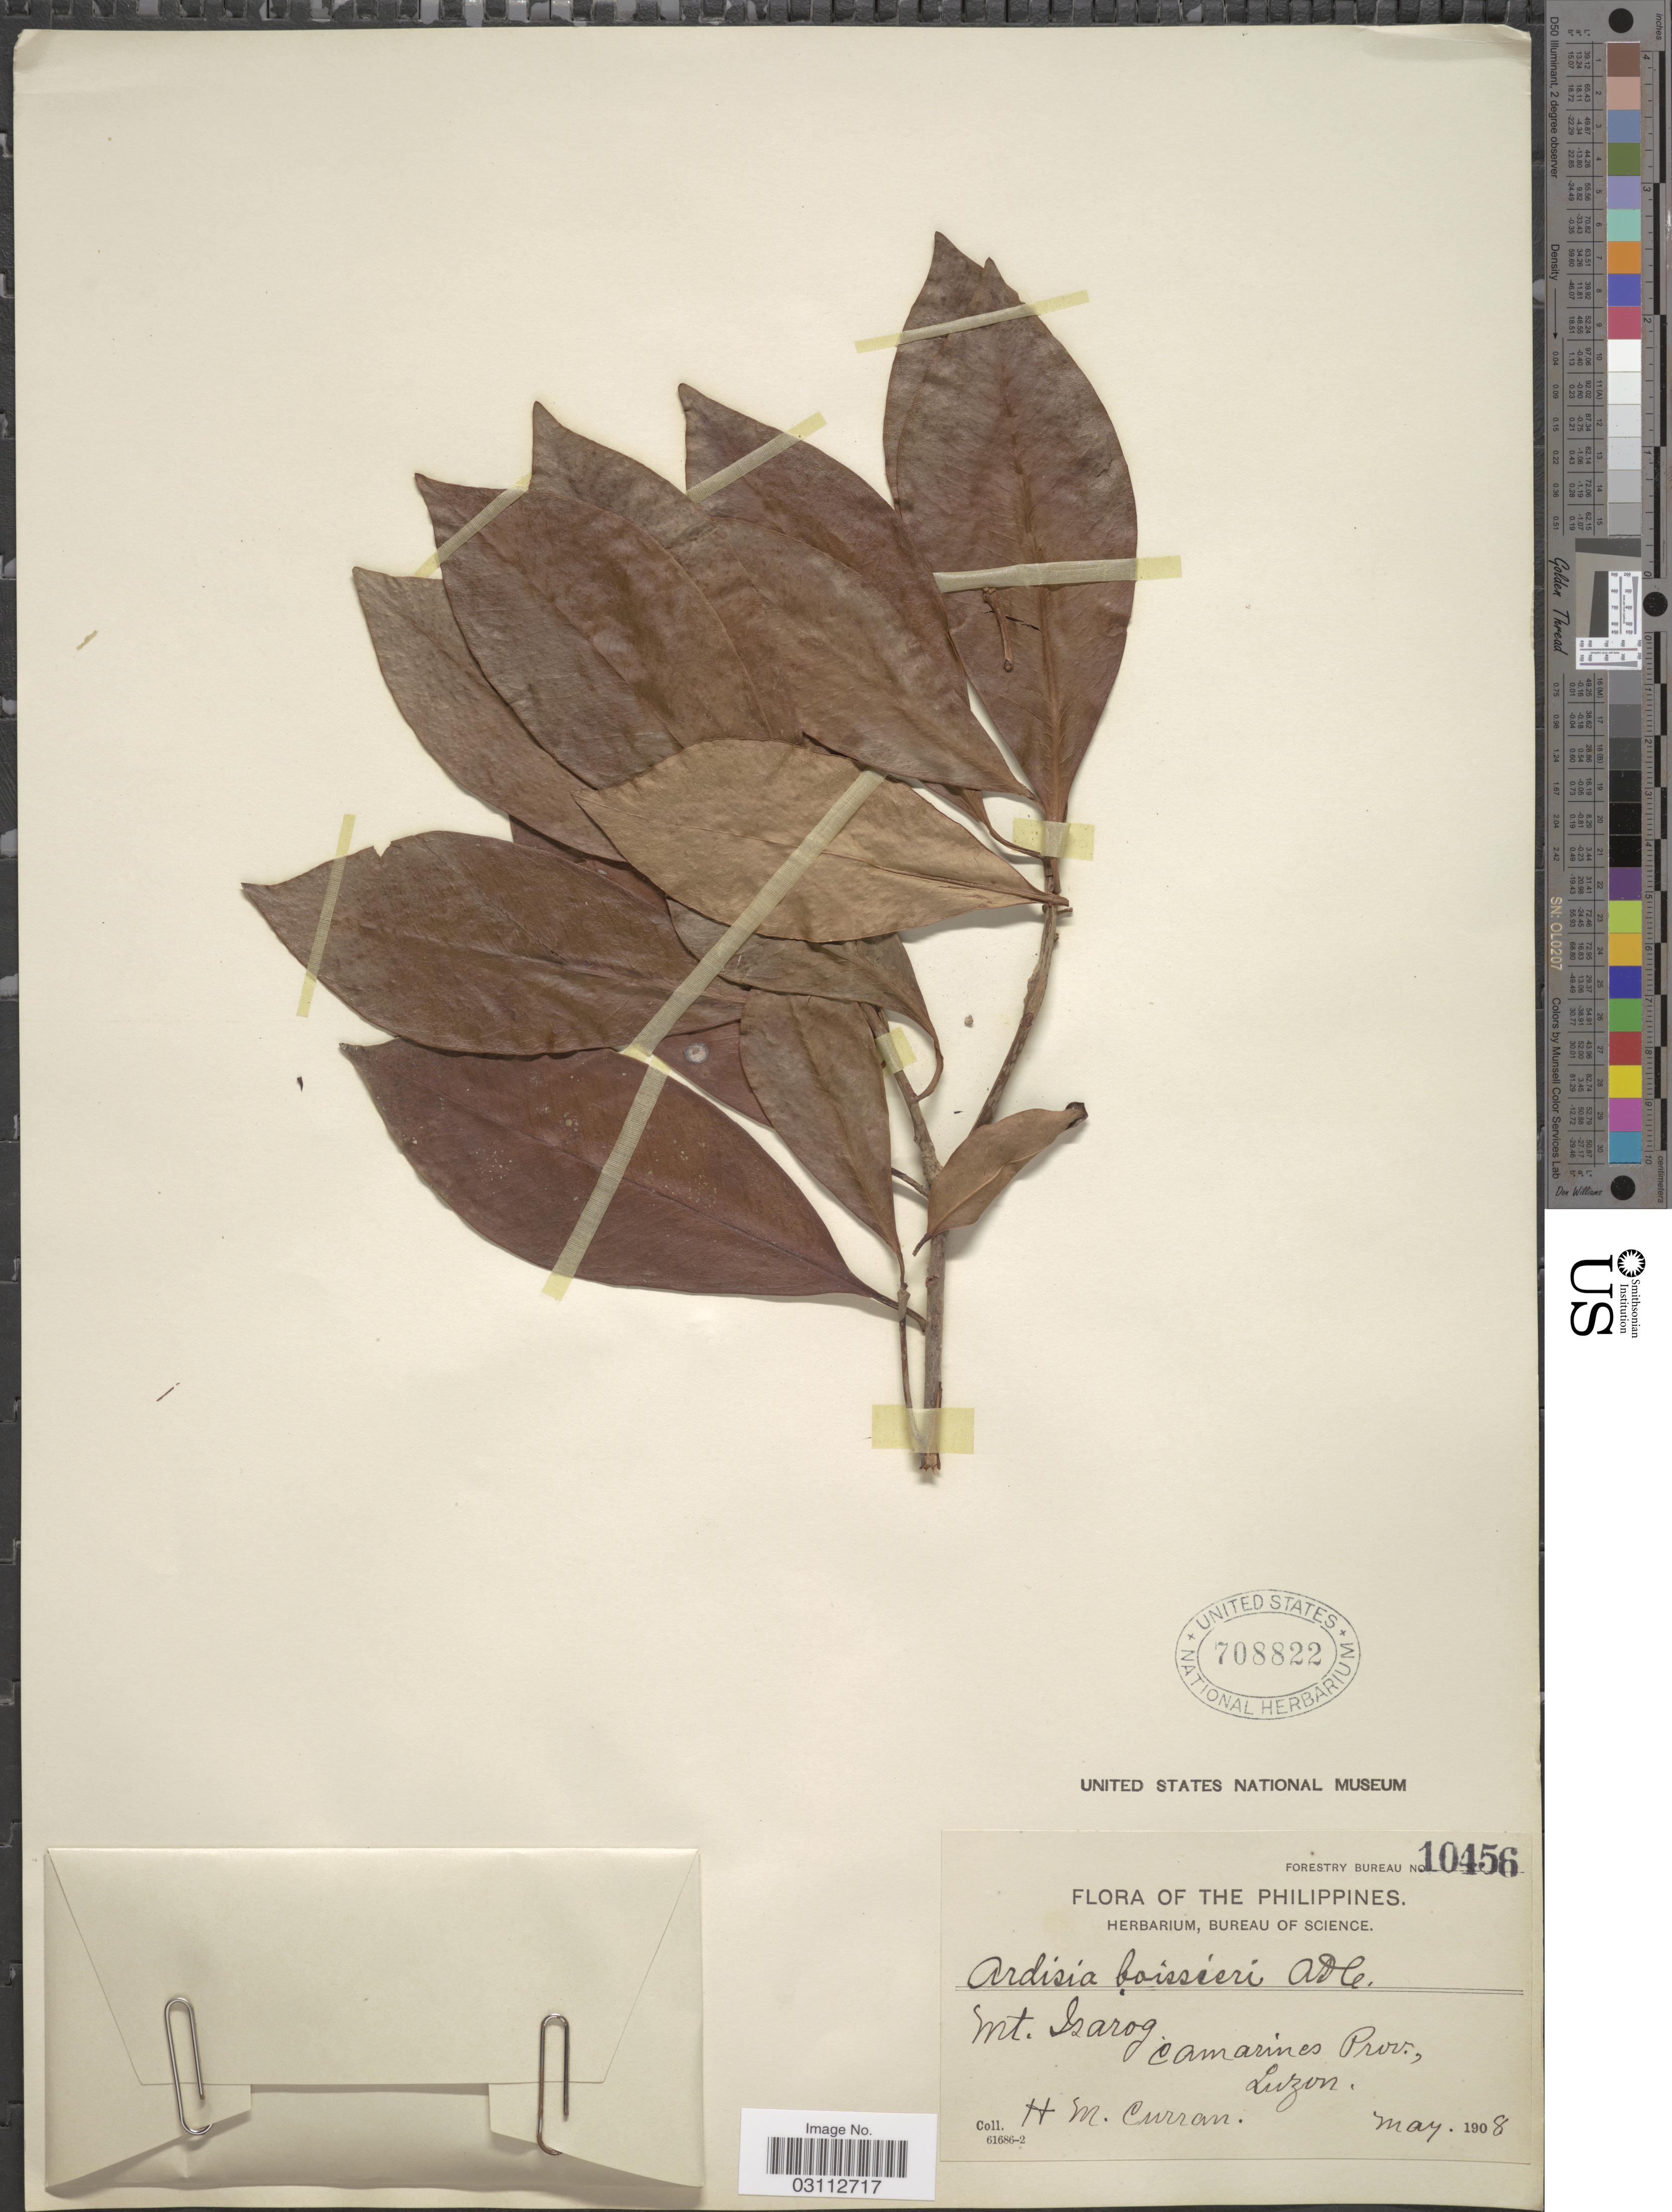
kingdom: Plantae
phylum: Tracheophyta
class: Magnoliopsida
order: Ericales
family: Primulaceae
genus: Ardisia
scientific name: Ardisia boissieri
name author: A. DC.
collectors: H. M. Curran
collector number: Forestry Bureau 10456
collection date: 1908-05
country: Philippines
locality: Mt. Isarog, Camarines Prov., Luzon.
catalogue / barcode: US 708822